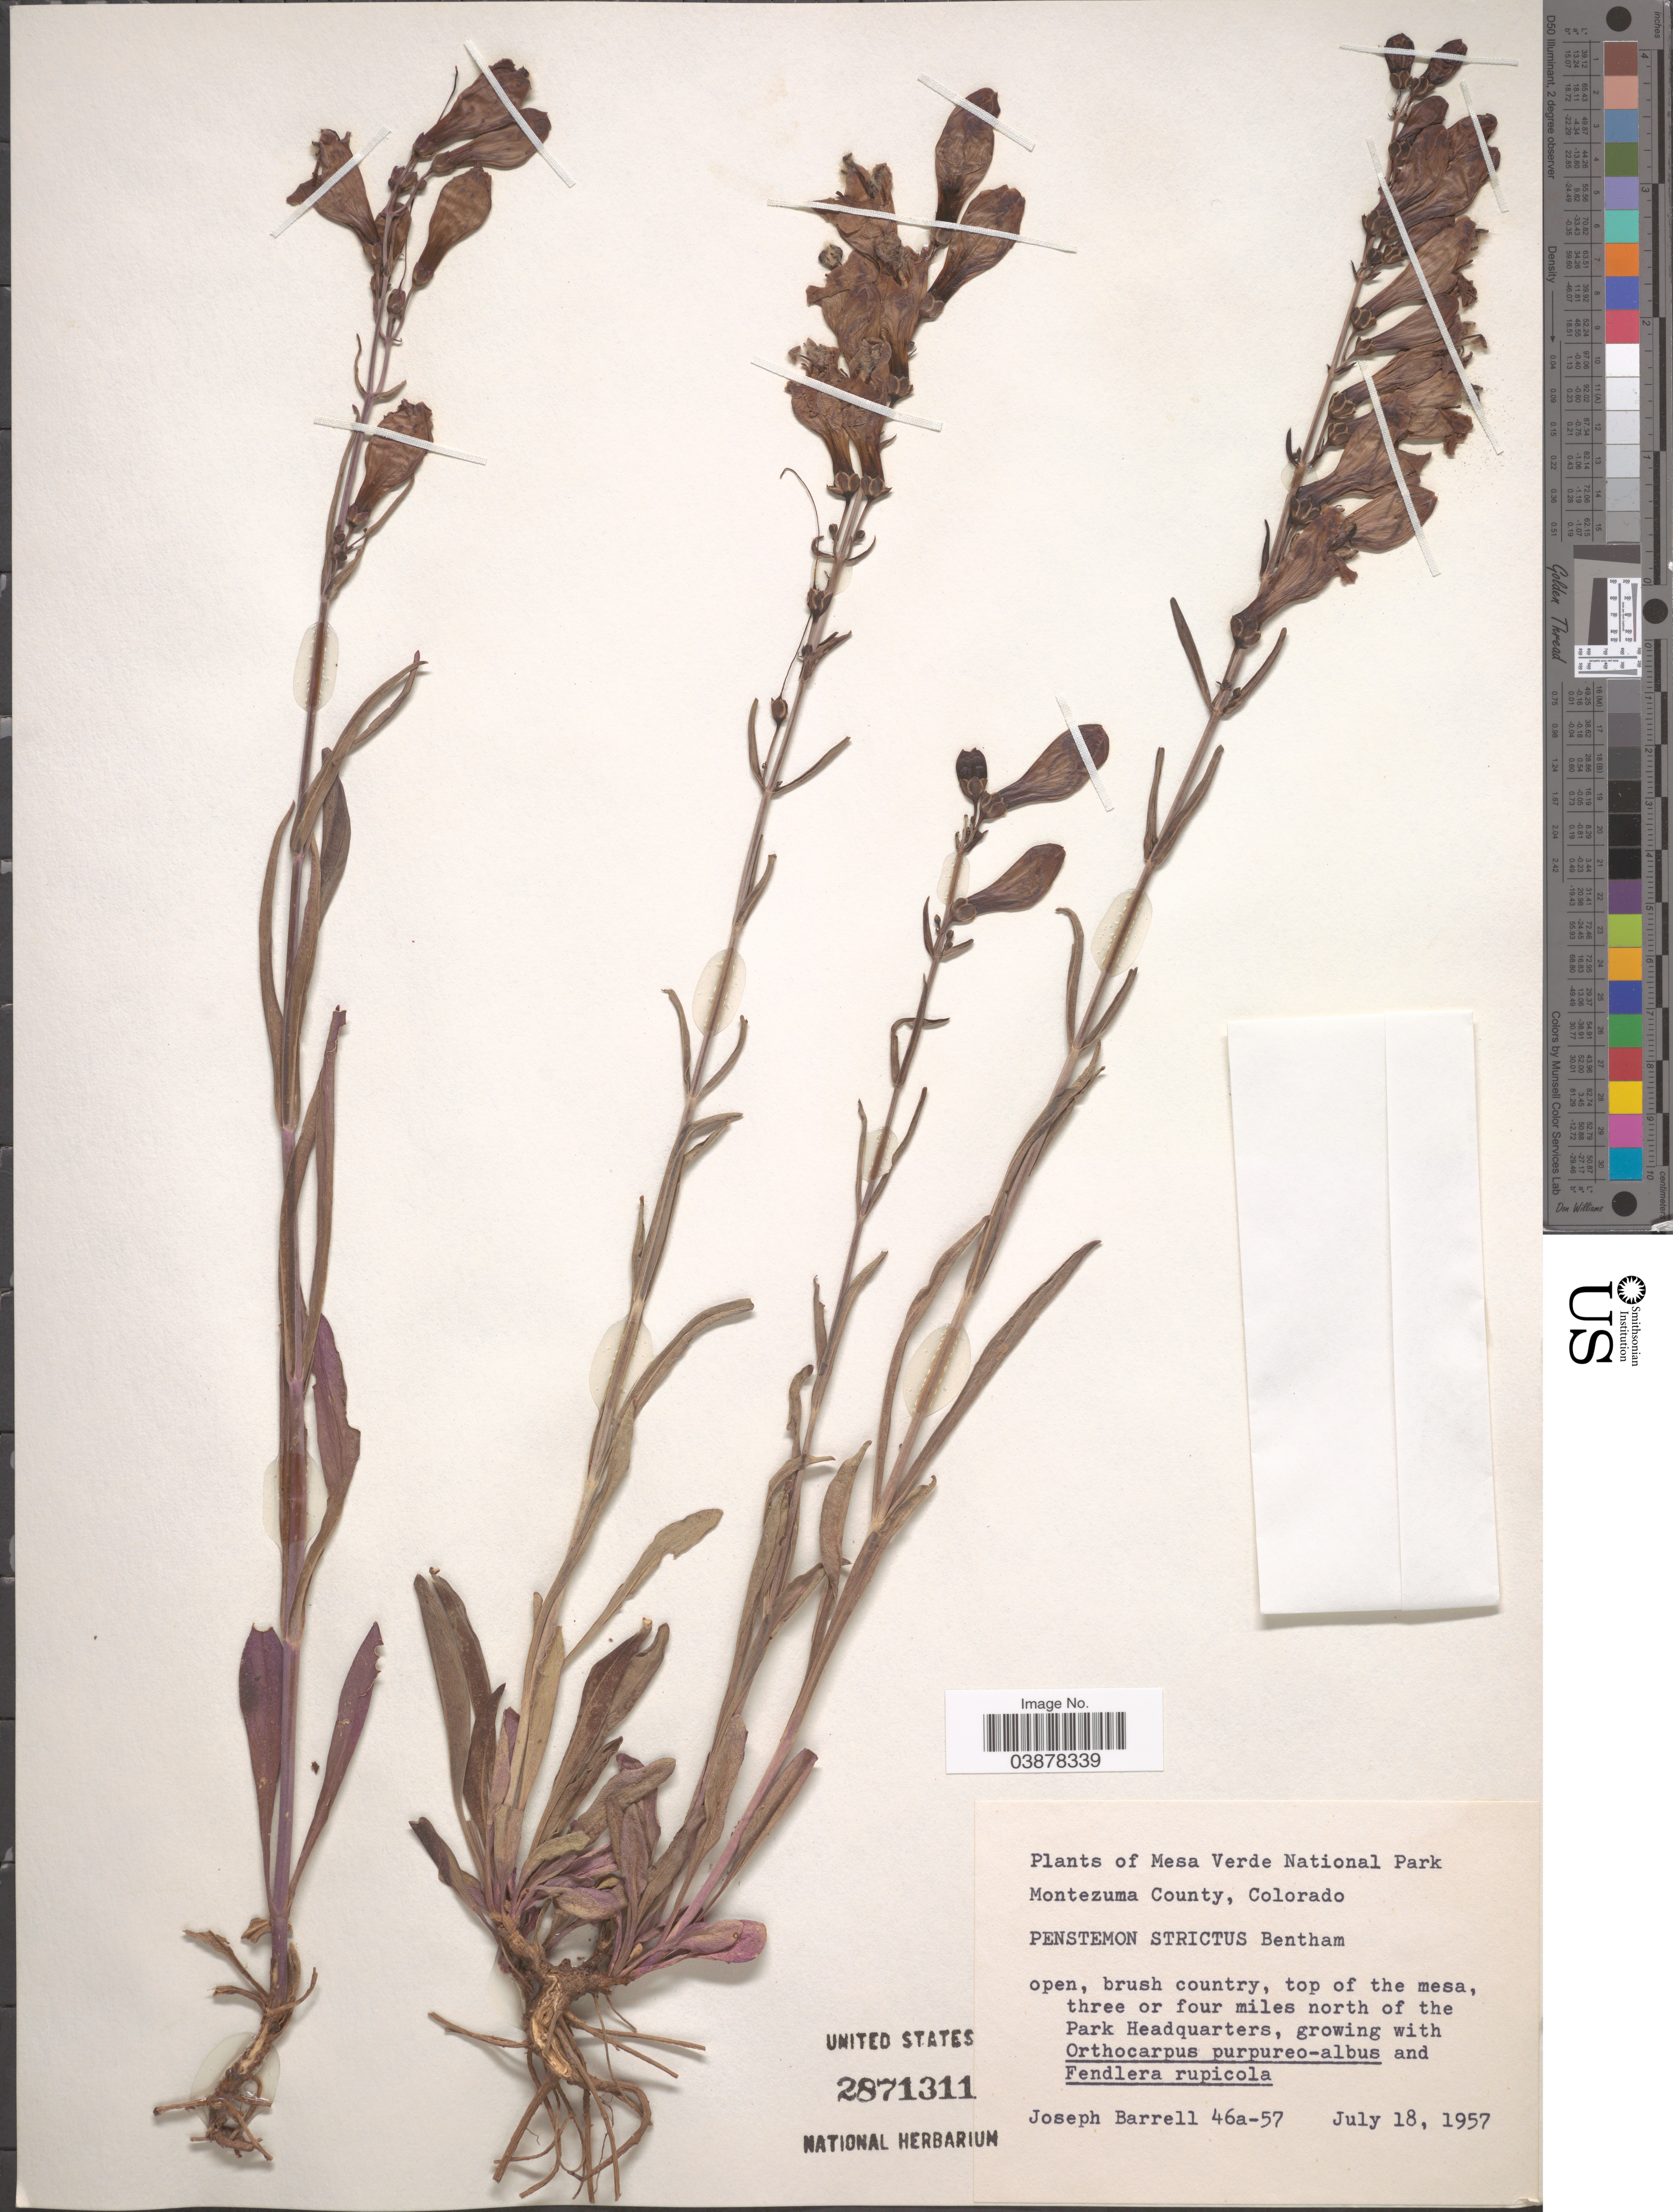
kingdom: Plantae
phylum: Tracheophyta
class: Magnoliopsida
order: Lamiales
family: Plantaginaceae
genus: Penstemon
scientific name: Penstemon strictus subsp. strictus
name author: Benth.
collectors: J. Barrell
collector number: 46a-57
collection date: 1957-07-18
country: United States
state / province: Colorado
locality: Mesa Verde National Park. Montezuma County. Open, brush country, top of the mesa, three or four miles north of the Park Headquarters.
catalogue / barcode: US 2871311